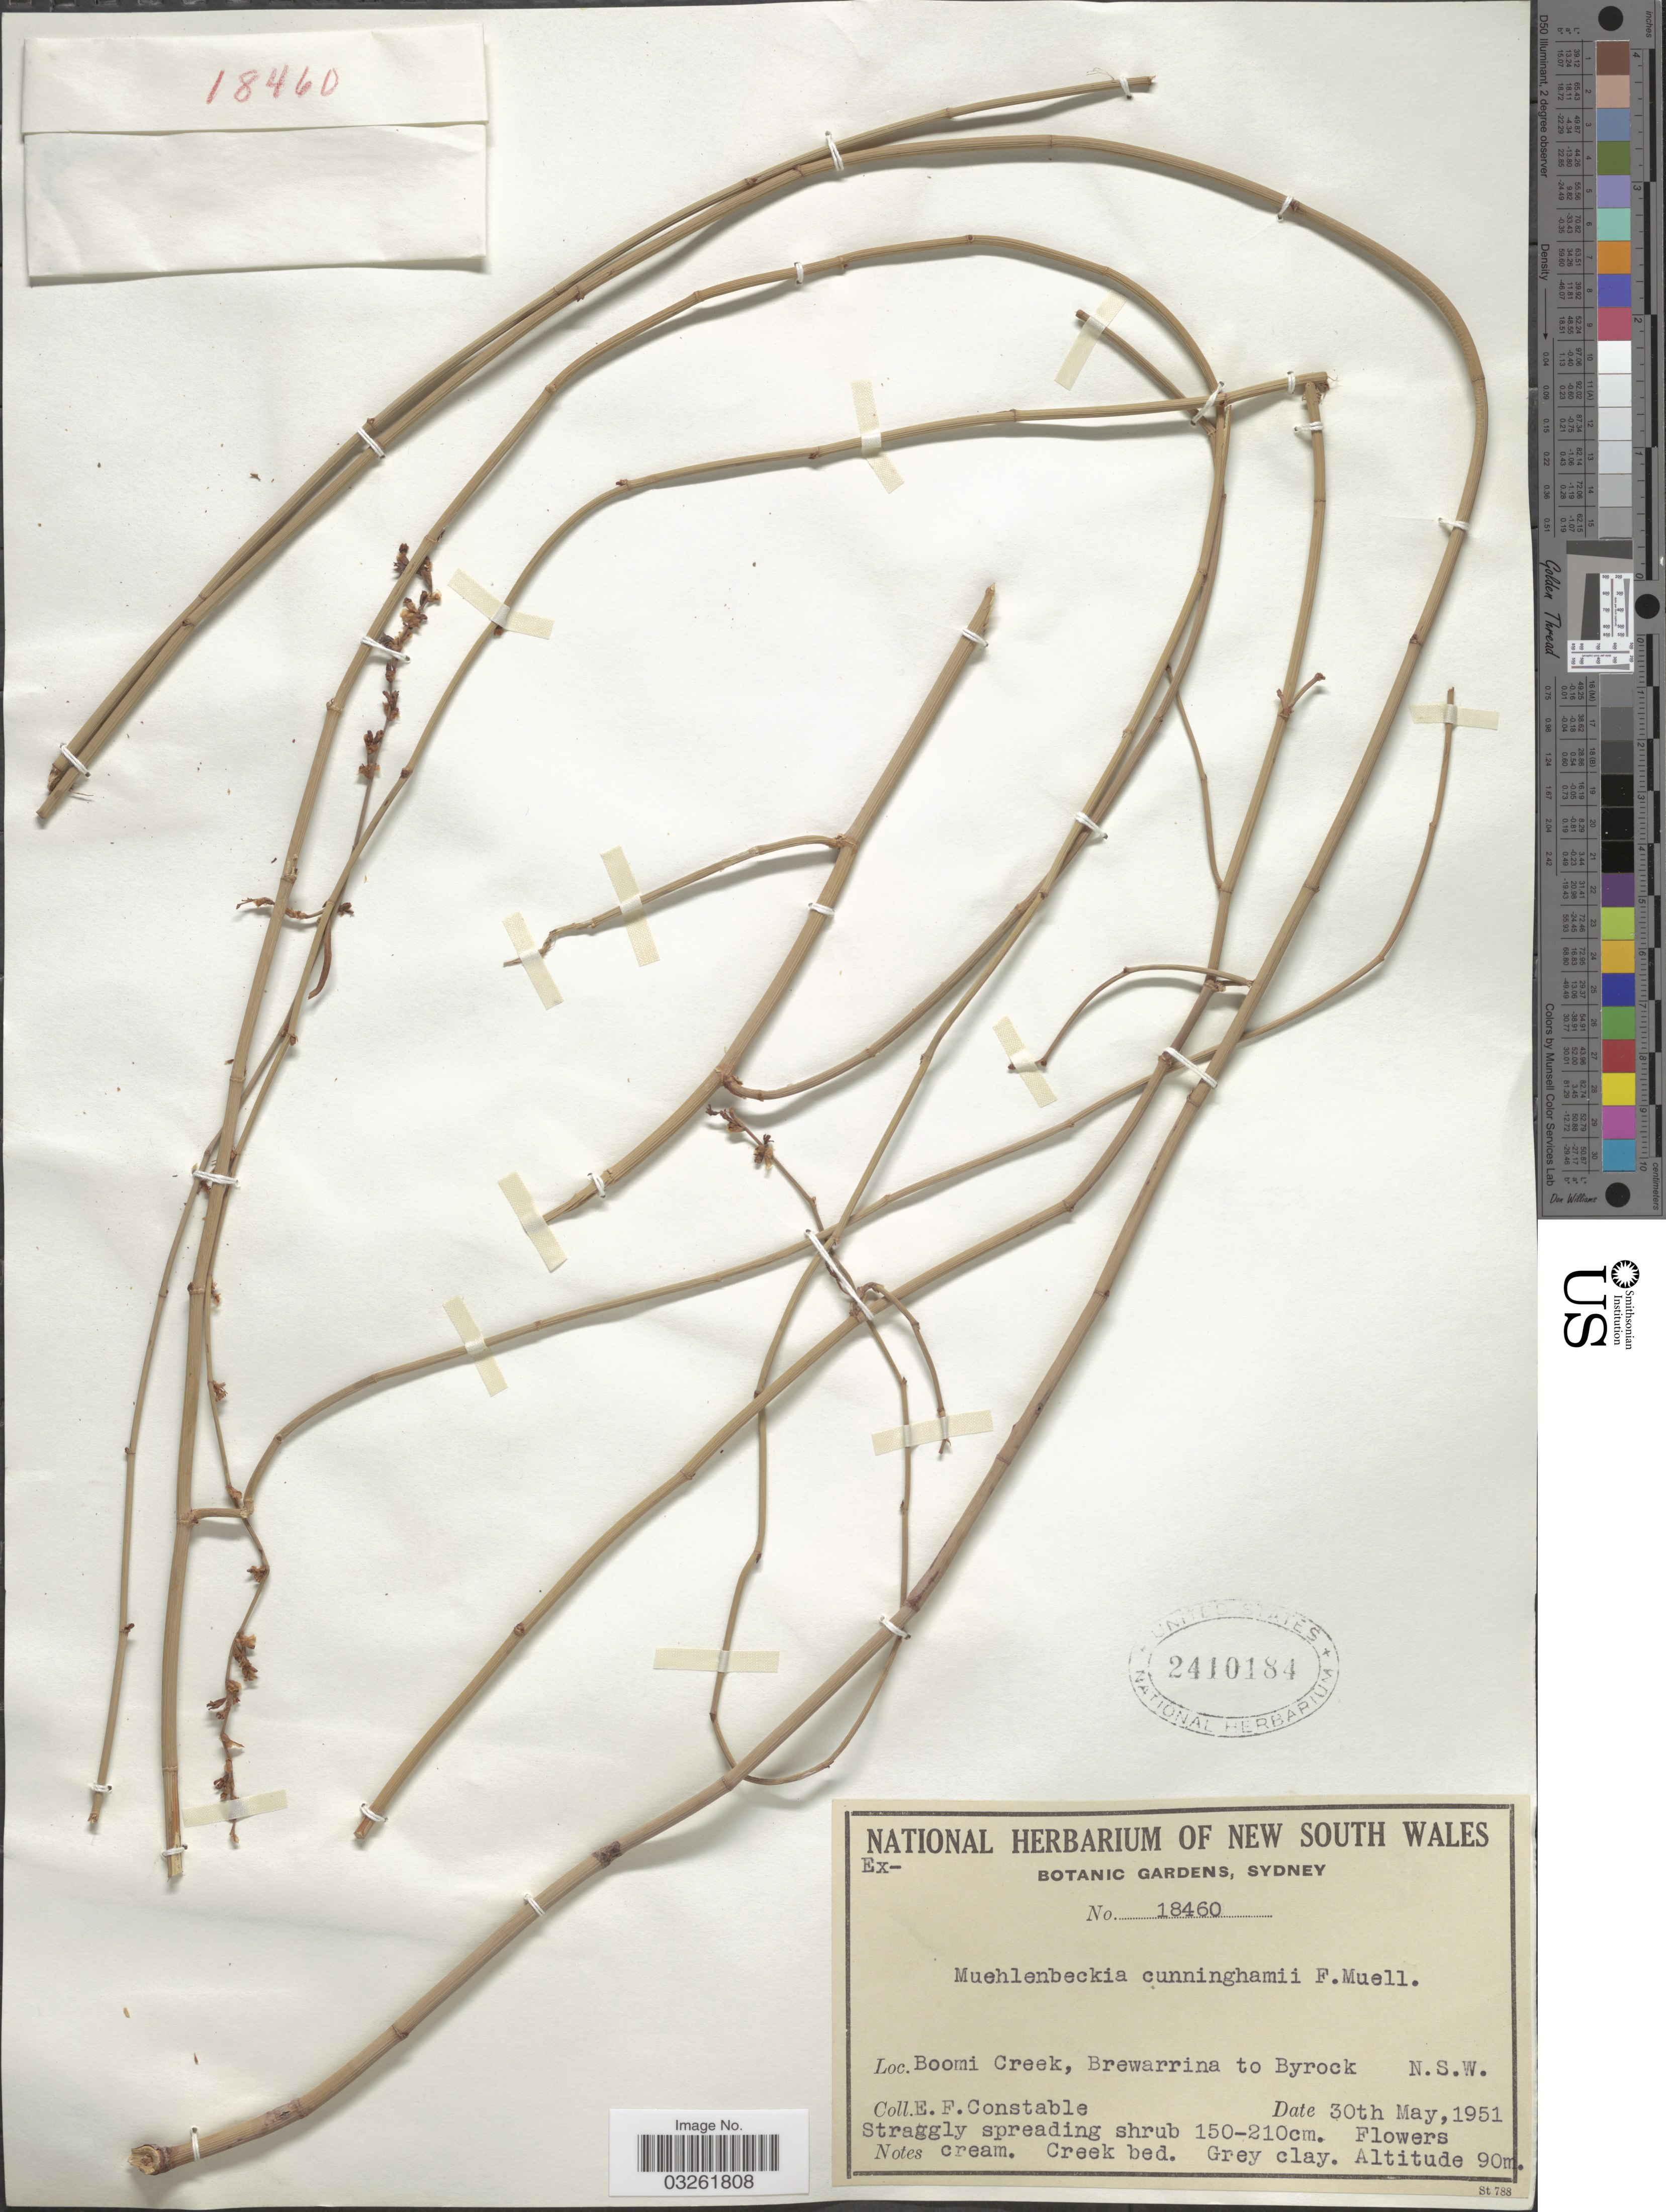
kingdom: Plantae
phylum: Tracheophyta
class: Magnoliopsida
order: Caryophyllales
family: Polygonaceae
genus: Duma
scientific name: Duma florulenta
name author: (Meisn.) T.M. Schust.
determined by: Strong, Mark T., (BOT), Smithsonian Institution - National Museum of Natural History (UNITED STATES)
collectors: E. F. Constable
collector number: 18460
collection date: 1951-05-30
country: Australia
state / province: New South Wales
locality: Boomi Creek, Brewarrina to Byrock.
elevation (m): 90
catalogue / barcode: US 2410184